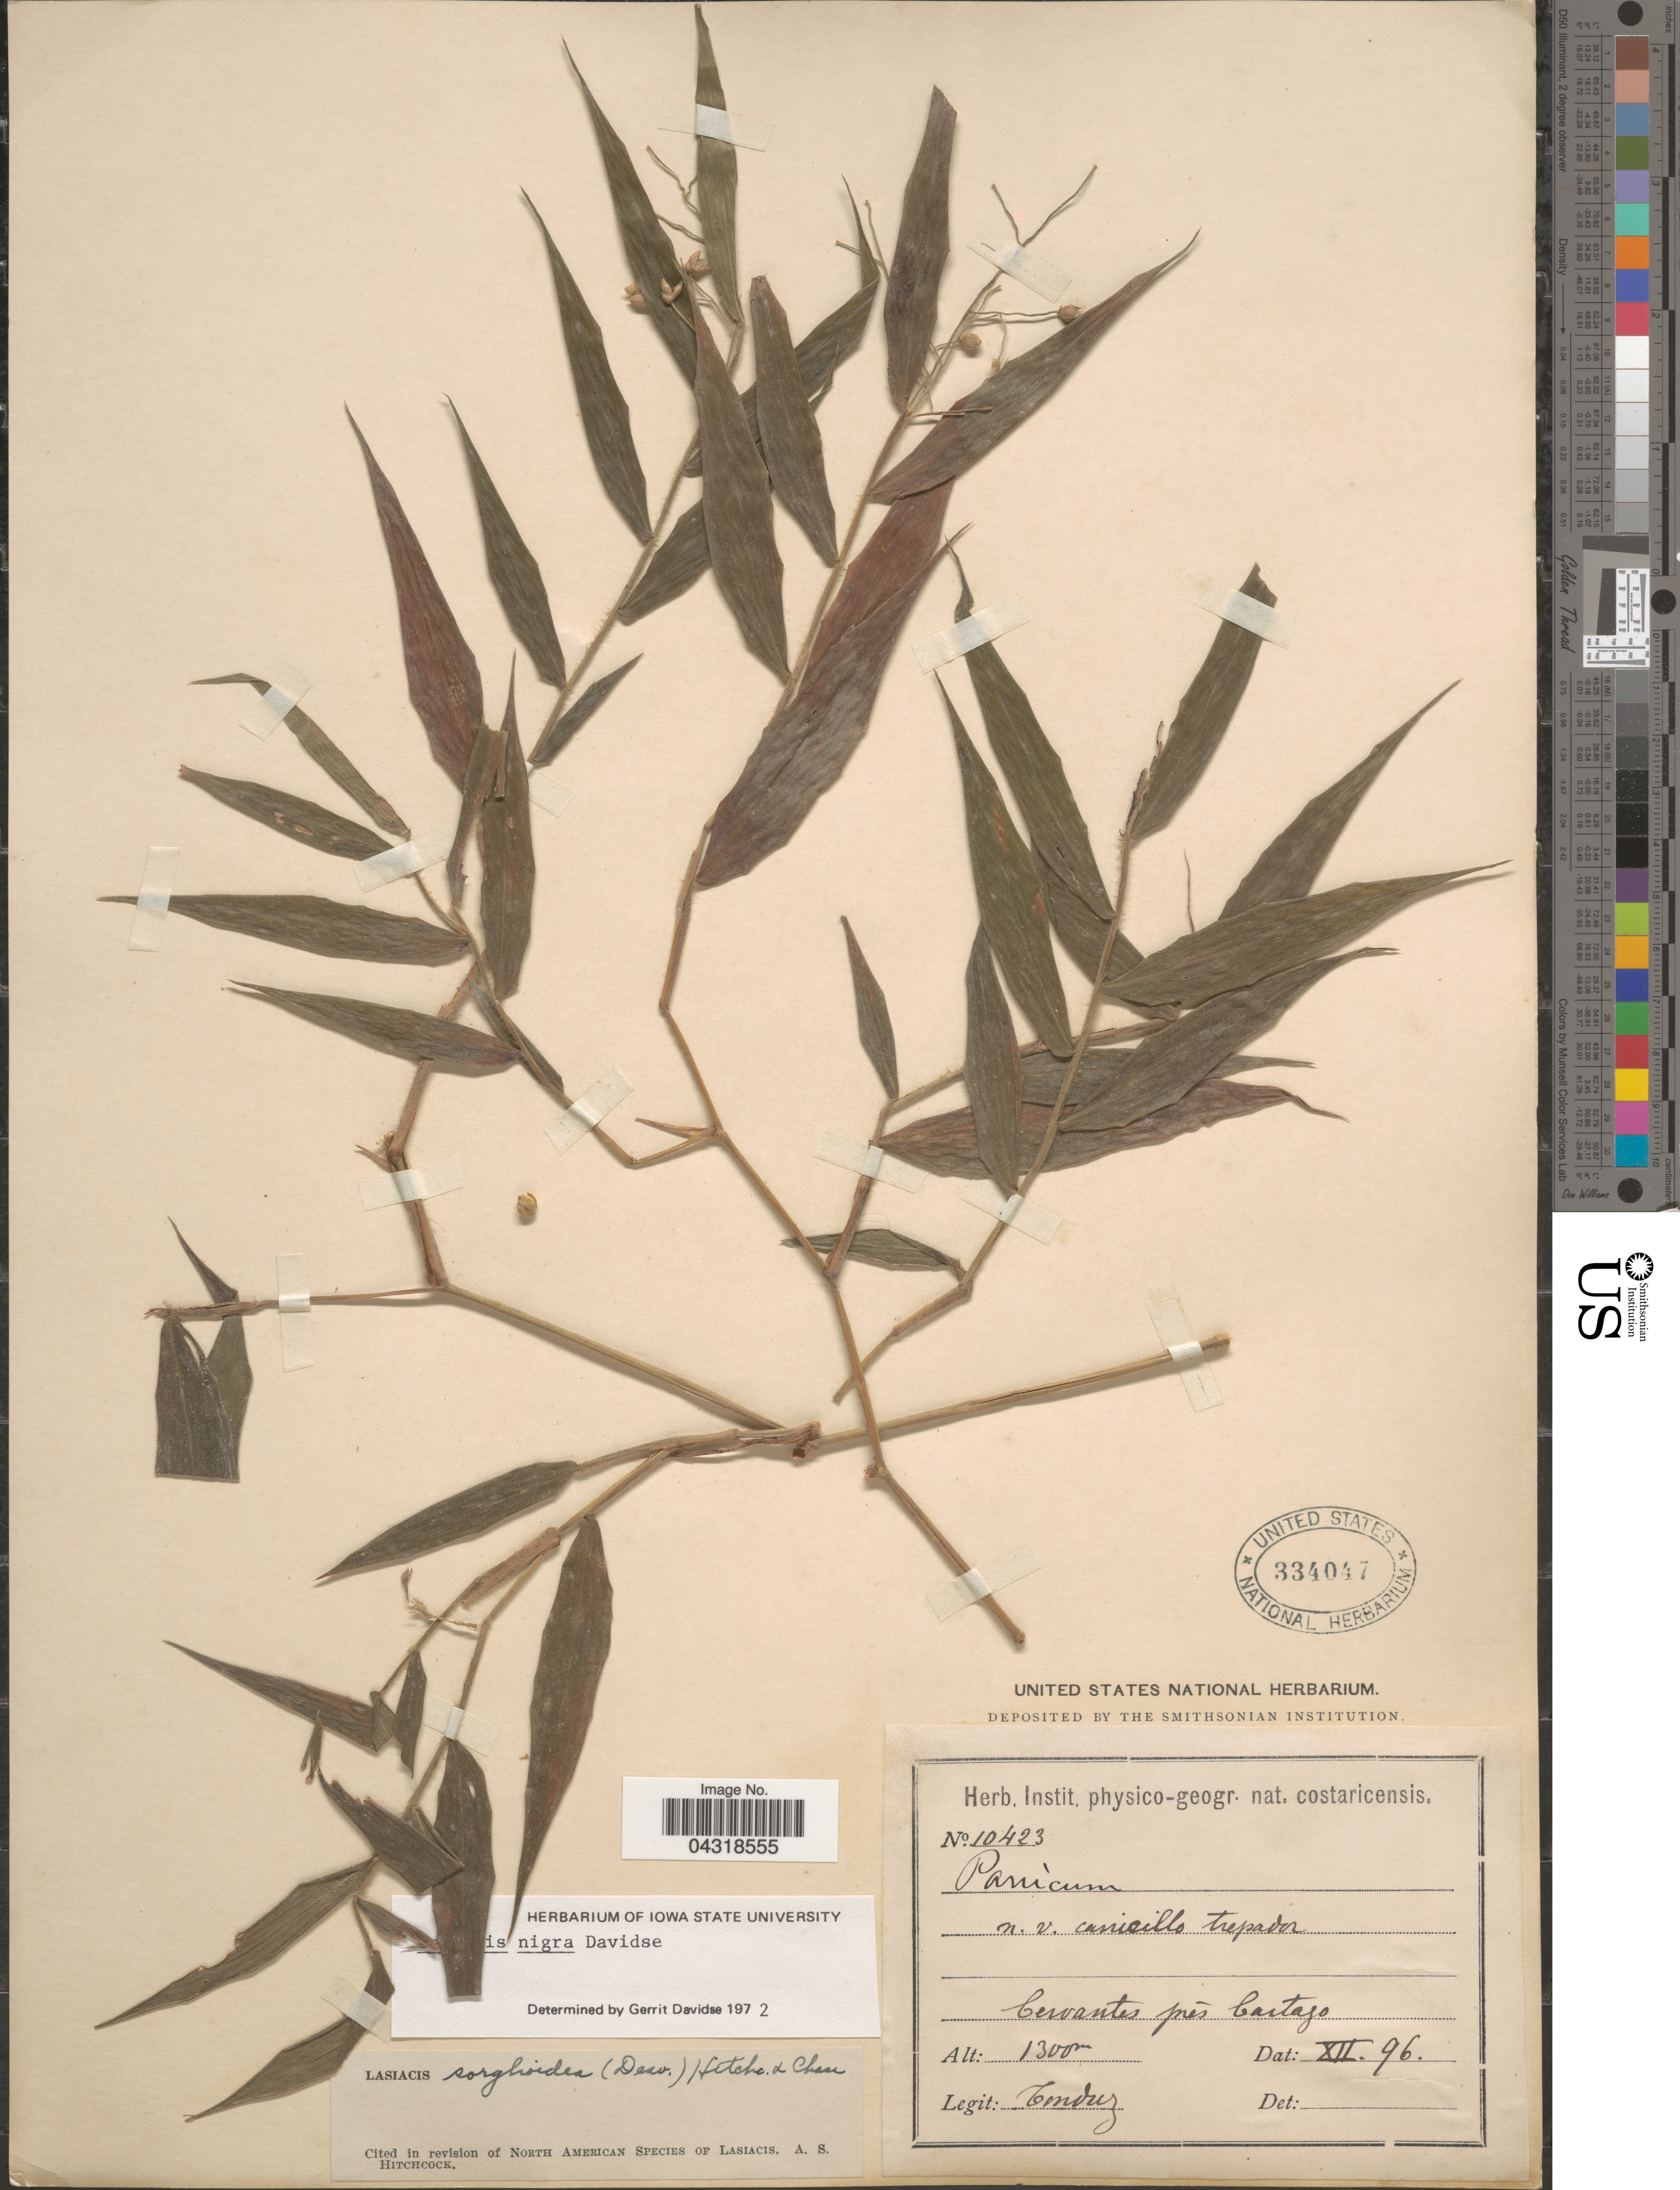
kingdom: Plantae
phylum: Tracheophyta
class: Liliopsida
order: Poales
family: Poaceae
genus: Lasiacis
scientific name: Lasiacis nigra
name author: Davidse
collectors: Tonduz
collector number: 10423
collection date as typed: Transcribed d/m/y: /12/96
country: Costa Rica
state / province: Cartago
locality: Cervantes prés Cartago.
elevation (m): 1300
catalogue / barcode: US 334047